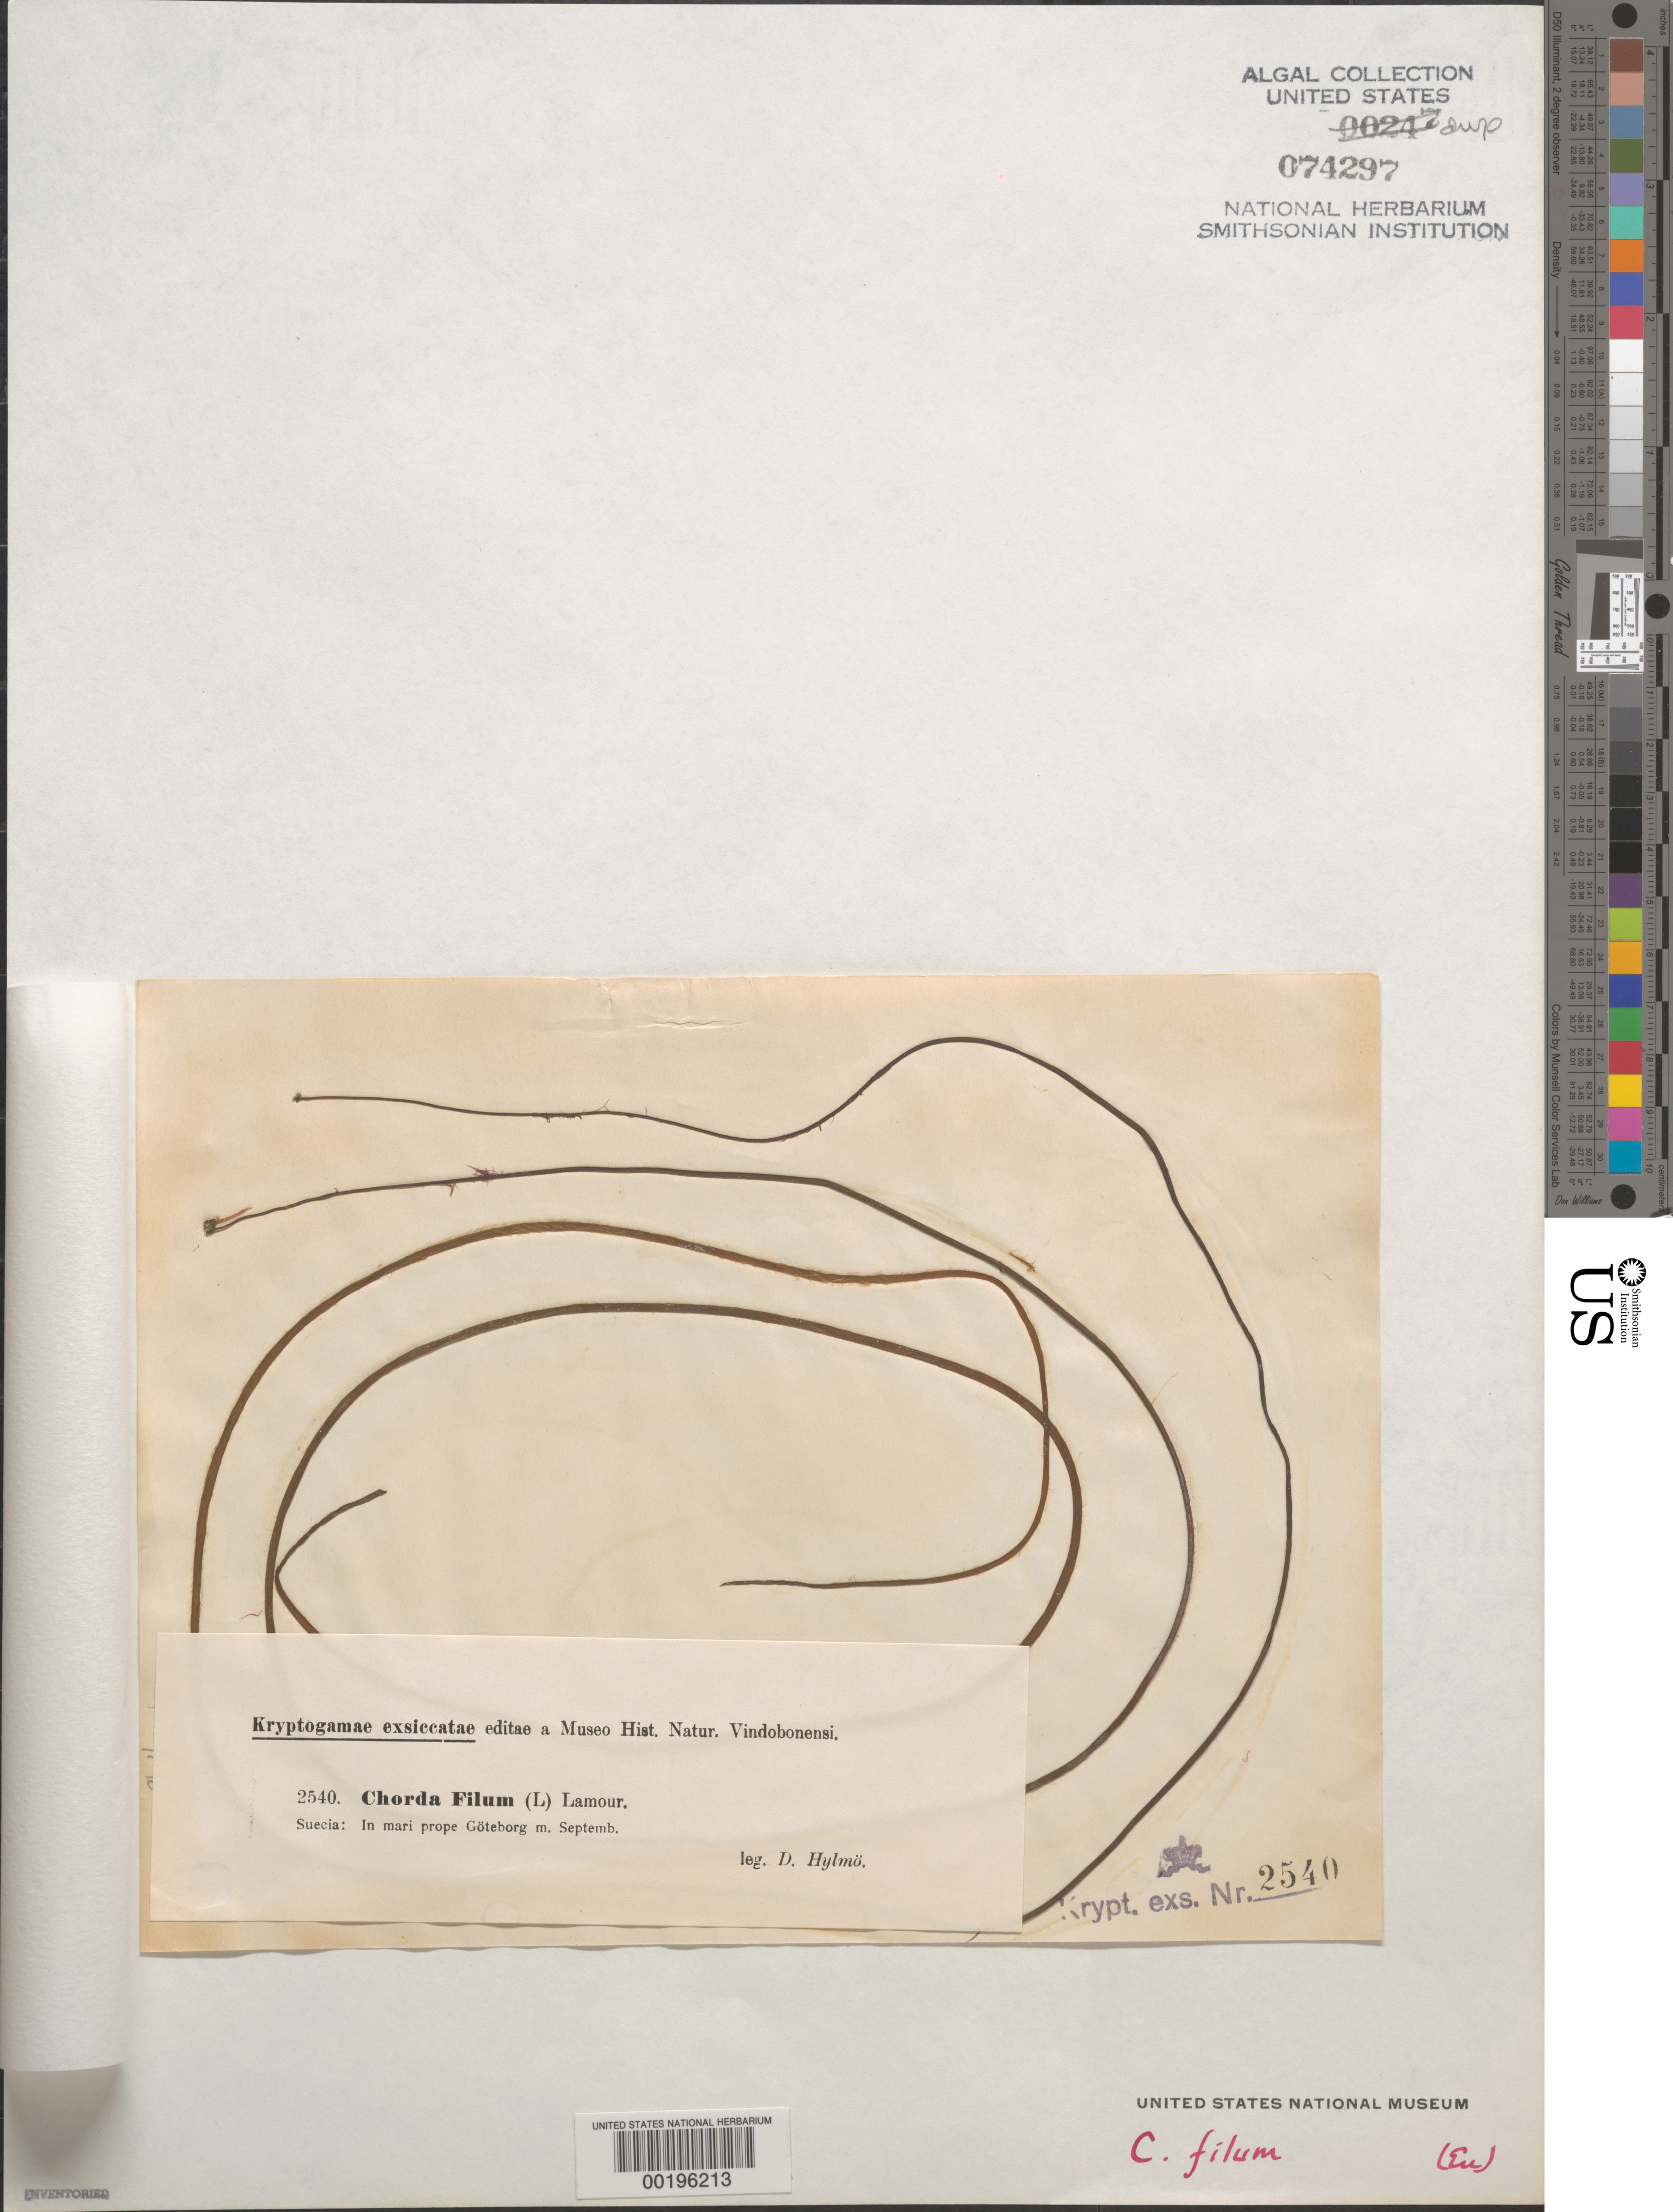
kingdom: Chromista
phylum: Ochrophyta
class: Phaeophyceae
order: Laminariales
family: Chordaceae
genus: Chorda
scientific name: Chorda filum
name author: (L.) Stackh.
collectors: D. Hylmo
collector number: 2540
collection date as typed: Sep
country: Sweden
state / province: Västra Götaland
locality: Sea near goteborg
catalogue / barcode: US 74297